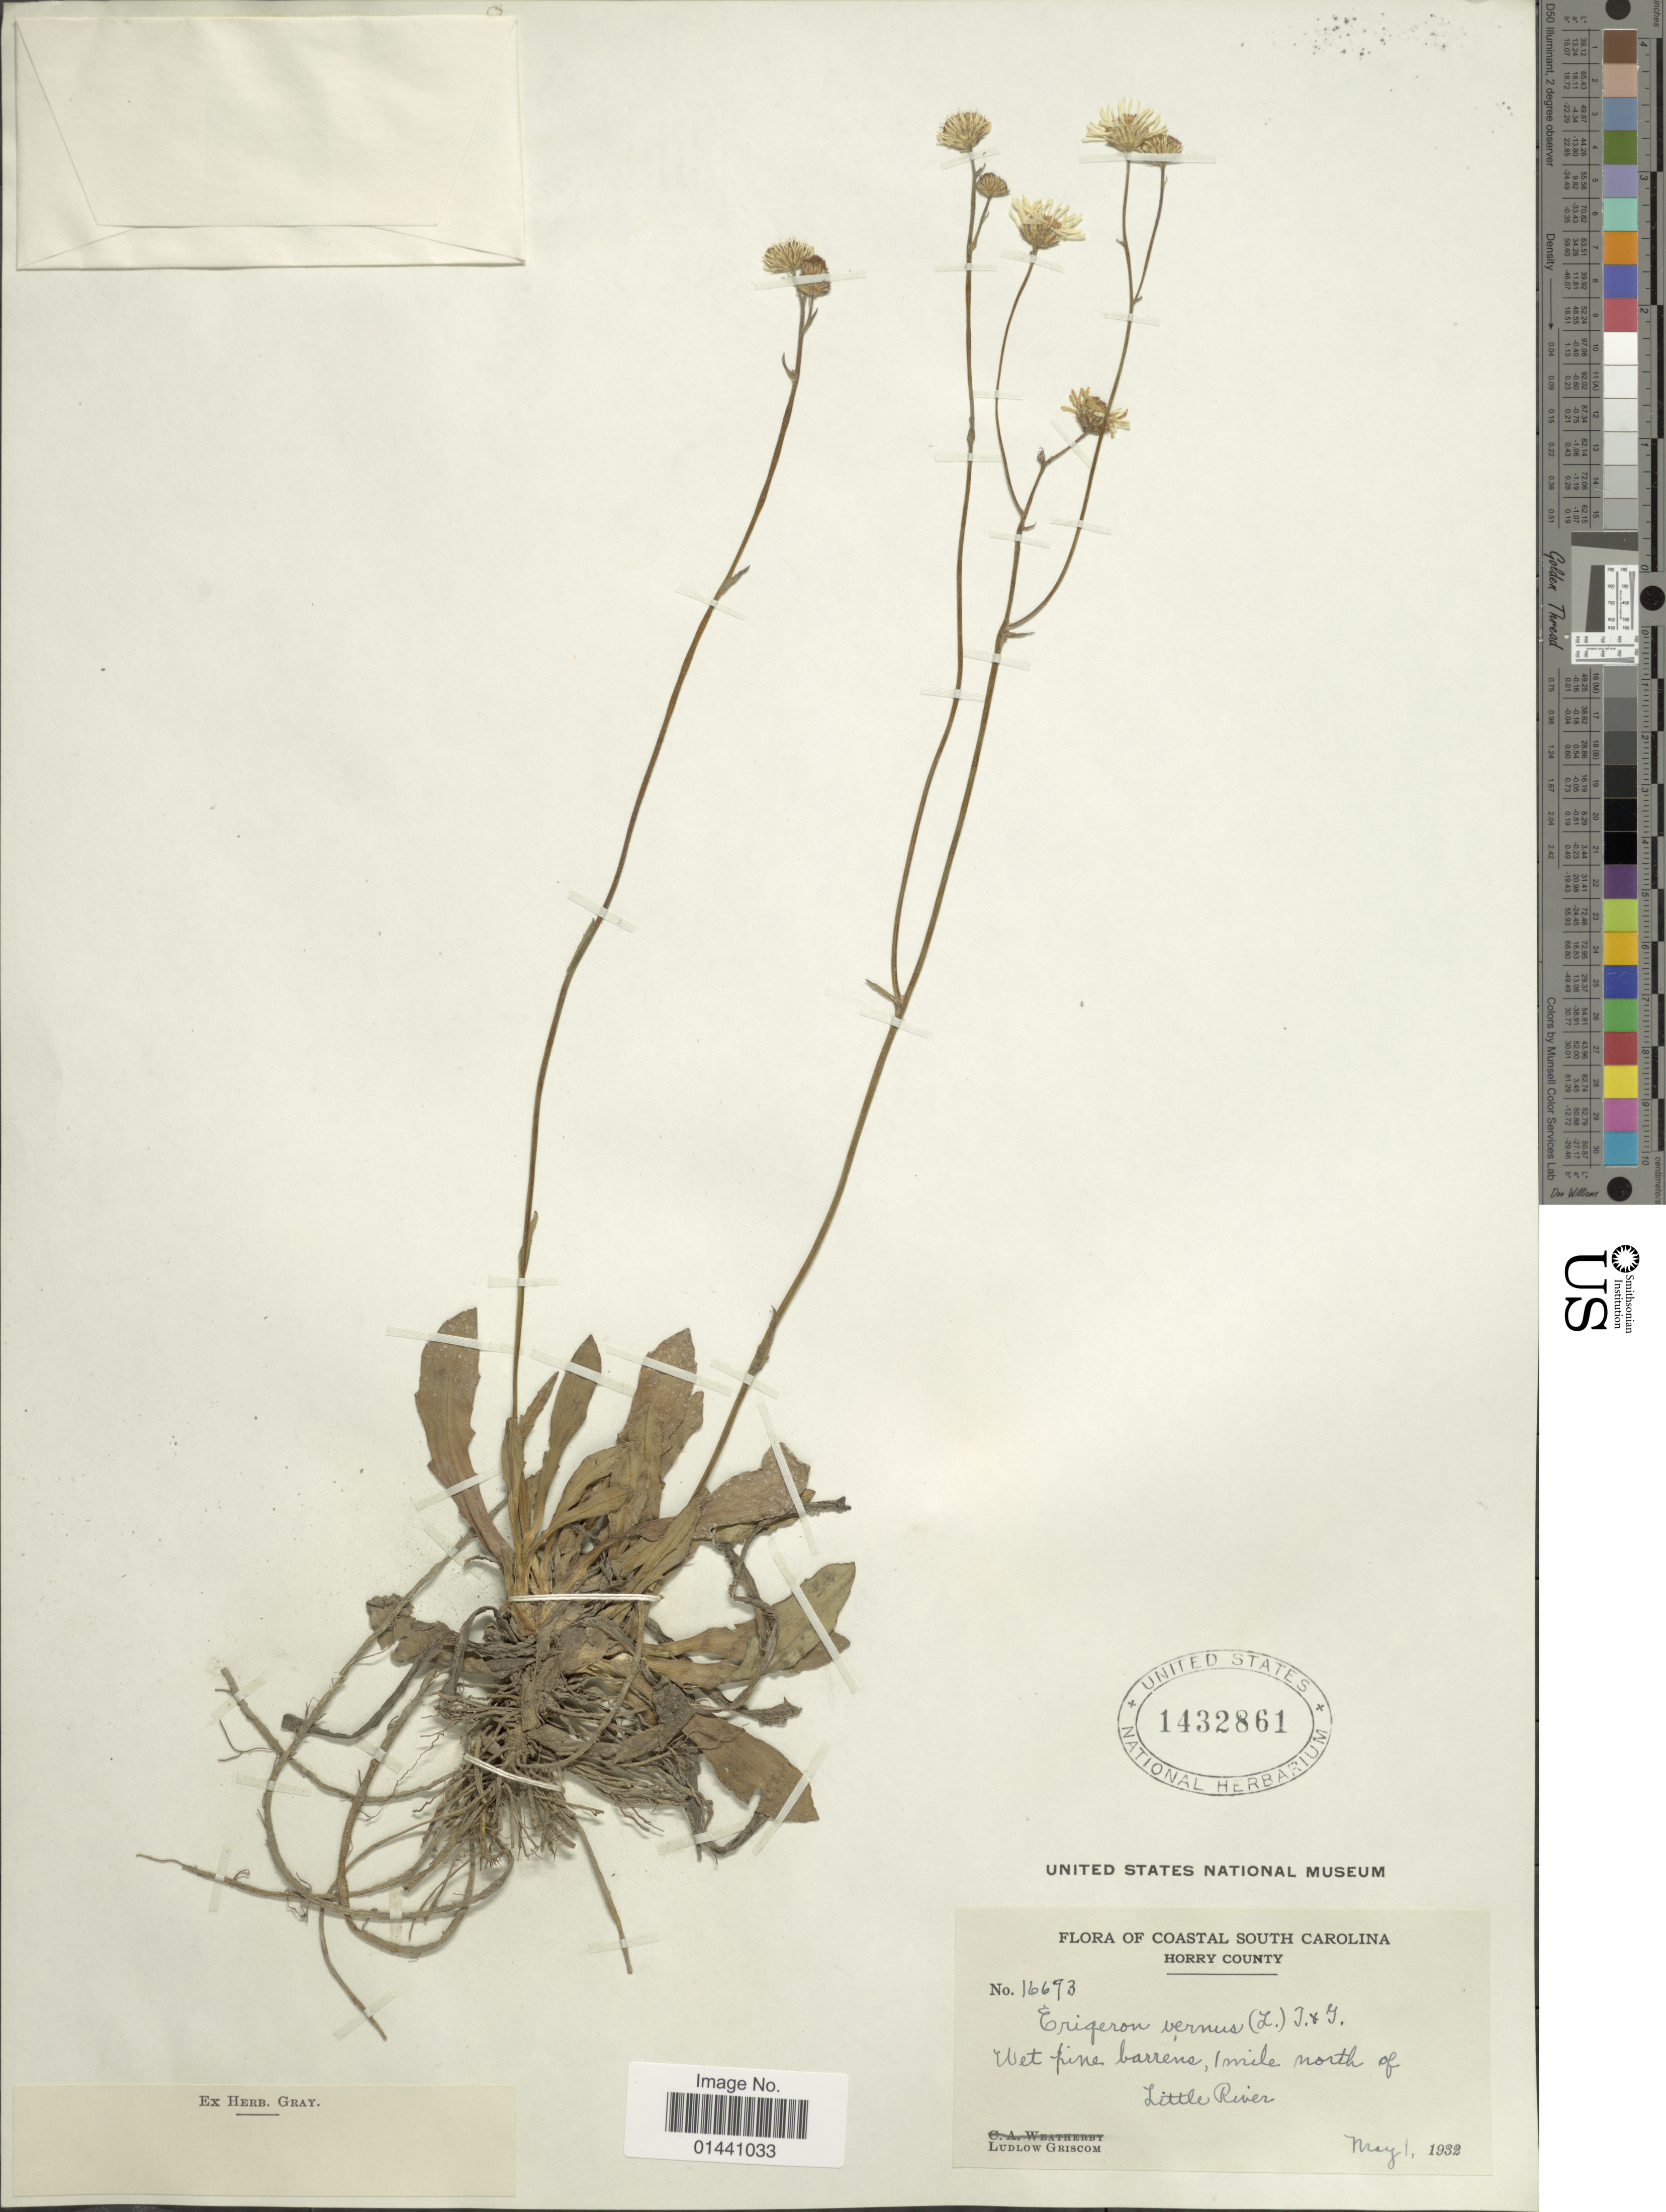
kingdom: Plantae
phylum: Tracheophyta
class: Magnoliopsida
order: Asterales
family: Asteraceae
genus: Erigeron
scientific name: Erigeron vernus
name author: (L.) Torr. & A. Gray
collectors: L. Griscom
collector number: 16693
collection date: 1932-05-01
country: United States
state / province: South Carolina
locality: Coastal South Carolina, Horry County, wet fine barrens, 1 mile north of Little River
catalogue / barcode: US 1432861